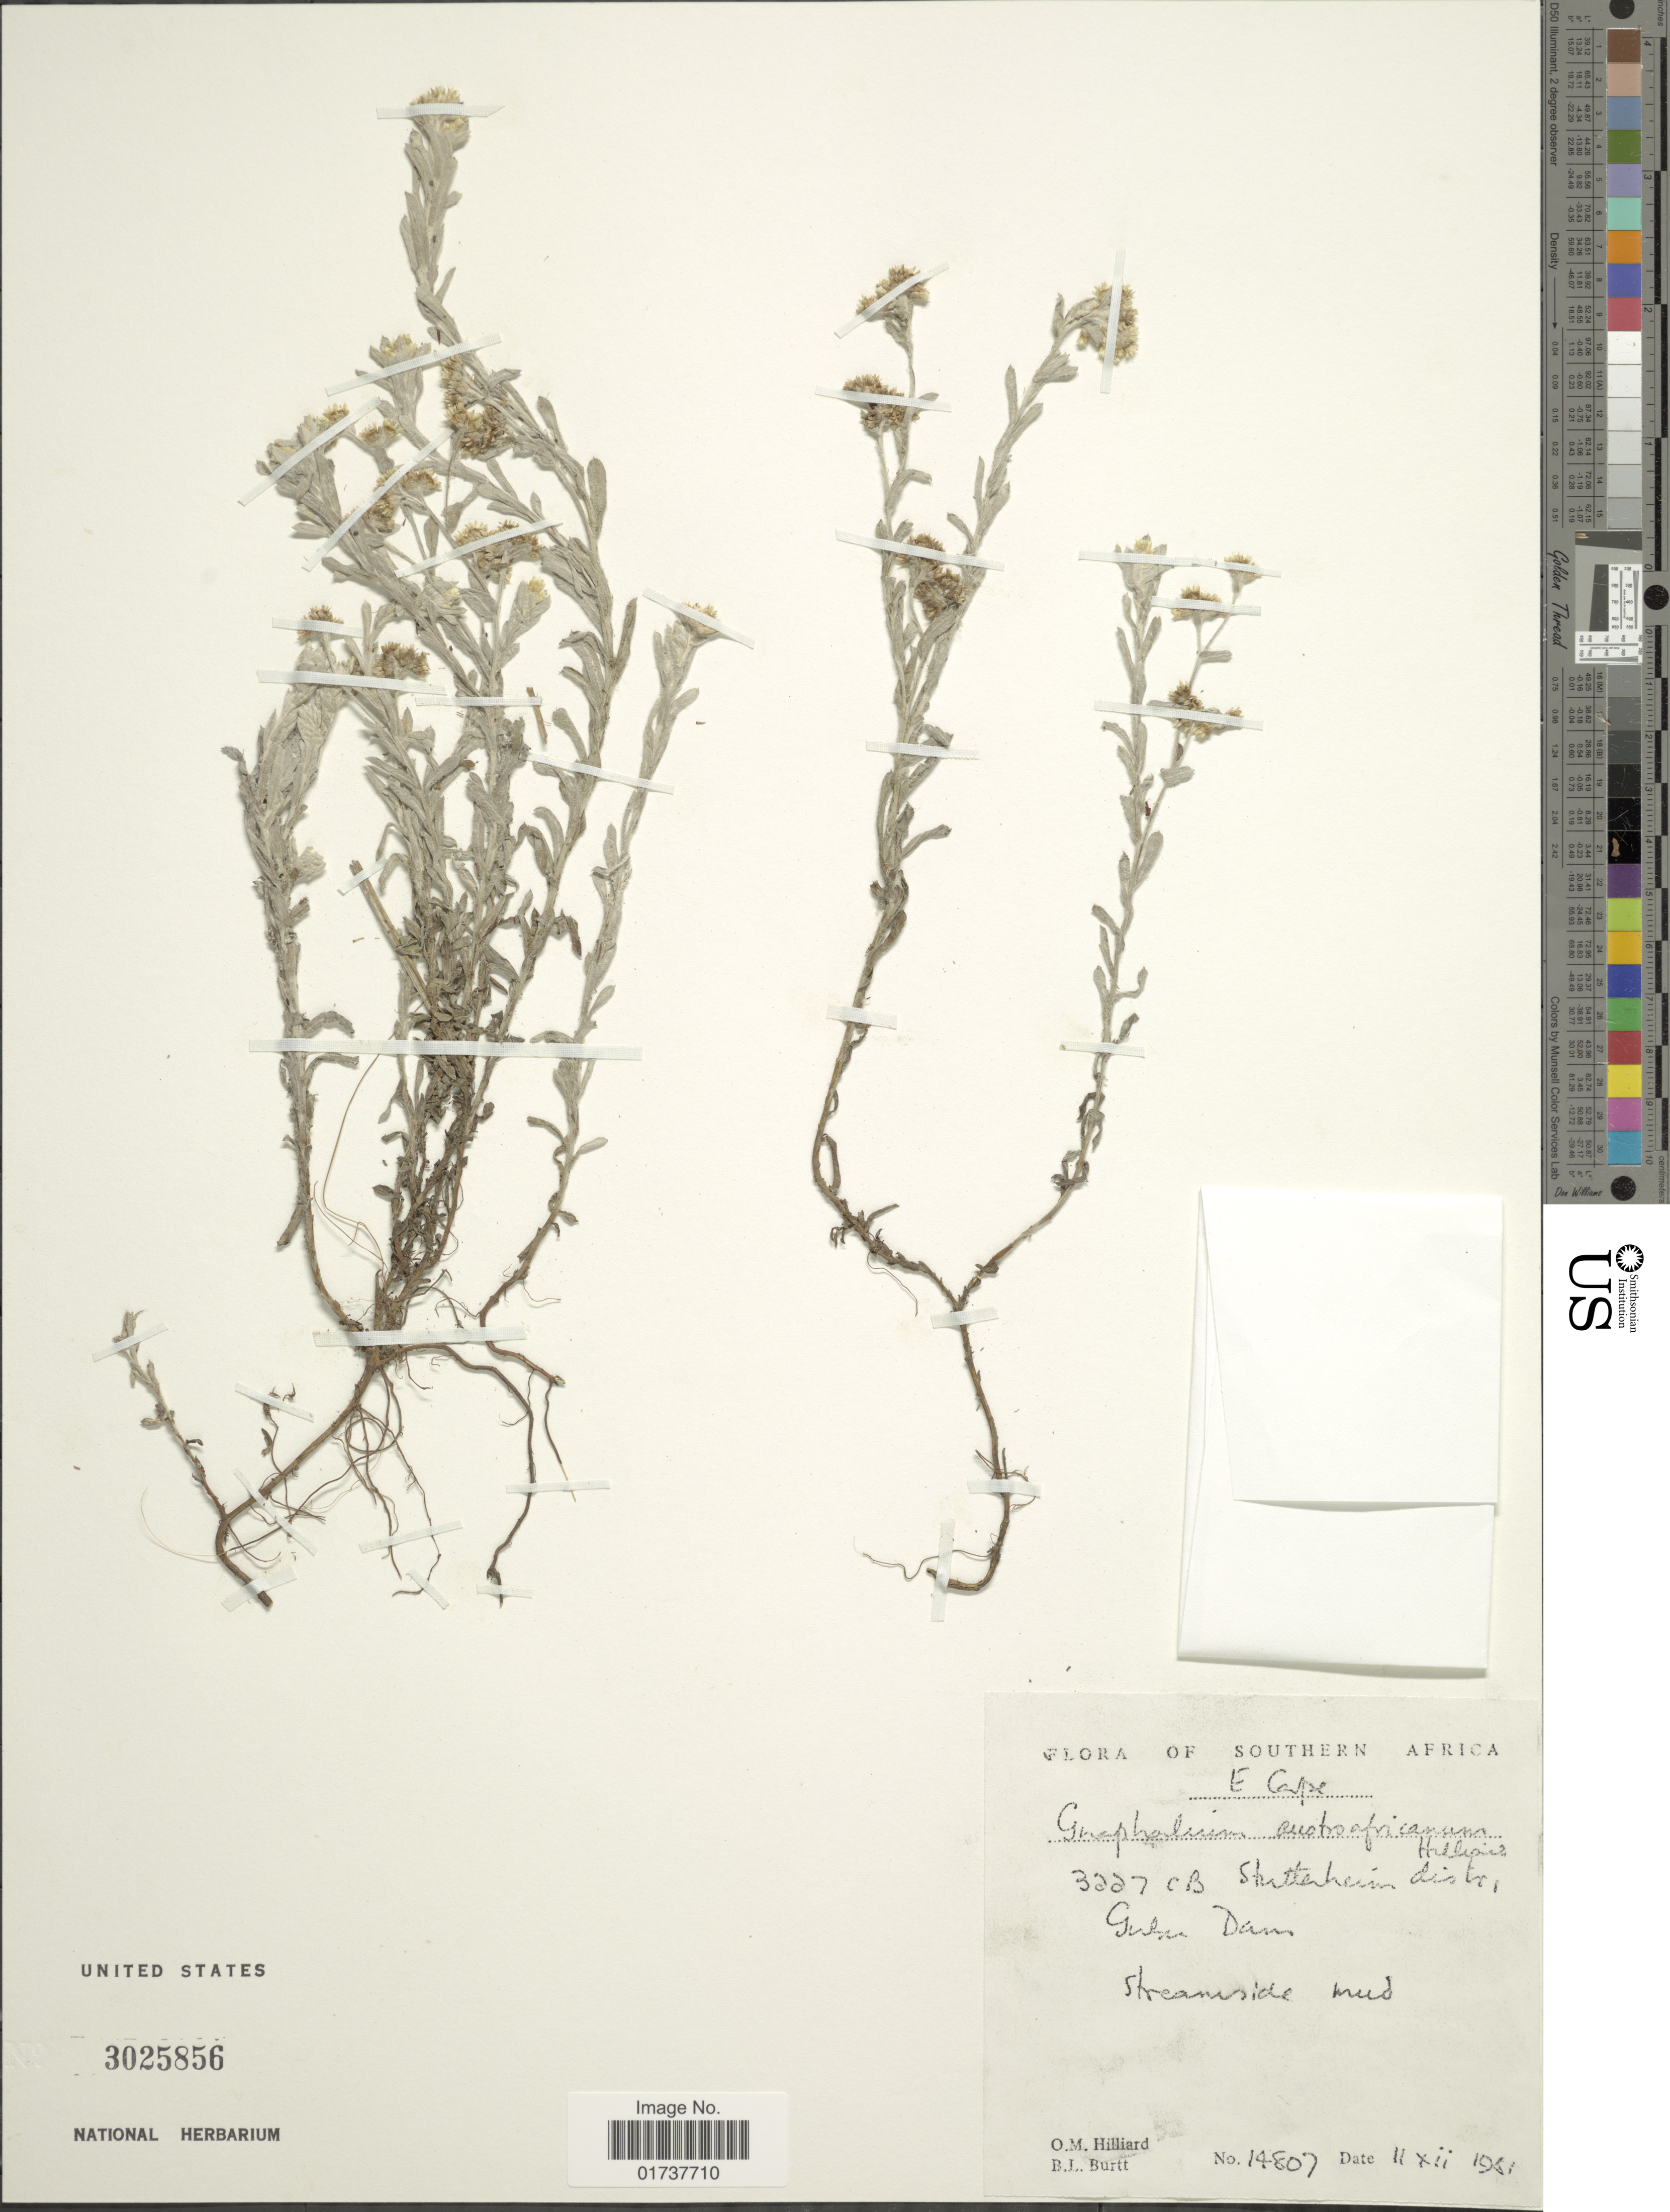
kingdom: Plantae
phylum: Tracheophyta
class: Magnoliopsida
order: Asterales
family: Asteraceae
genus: Gnaphalium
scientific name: Gnaphalium austroafricanum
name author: Hilliard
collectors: O. M. Hilliard & B. L. Burtt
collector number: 14807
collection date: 1981-12-11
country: South Africa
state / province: Eastern Cape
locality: E Cape, 3227 CB Stutterheim, distr., Gulsen Dum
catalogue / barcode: US 3025856